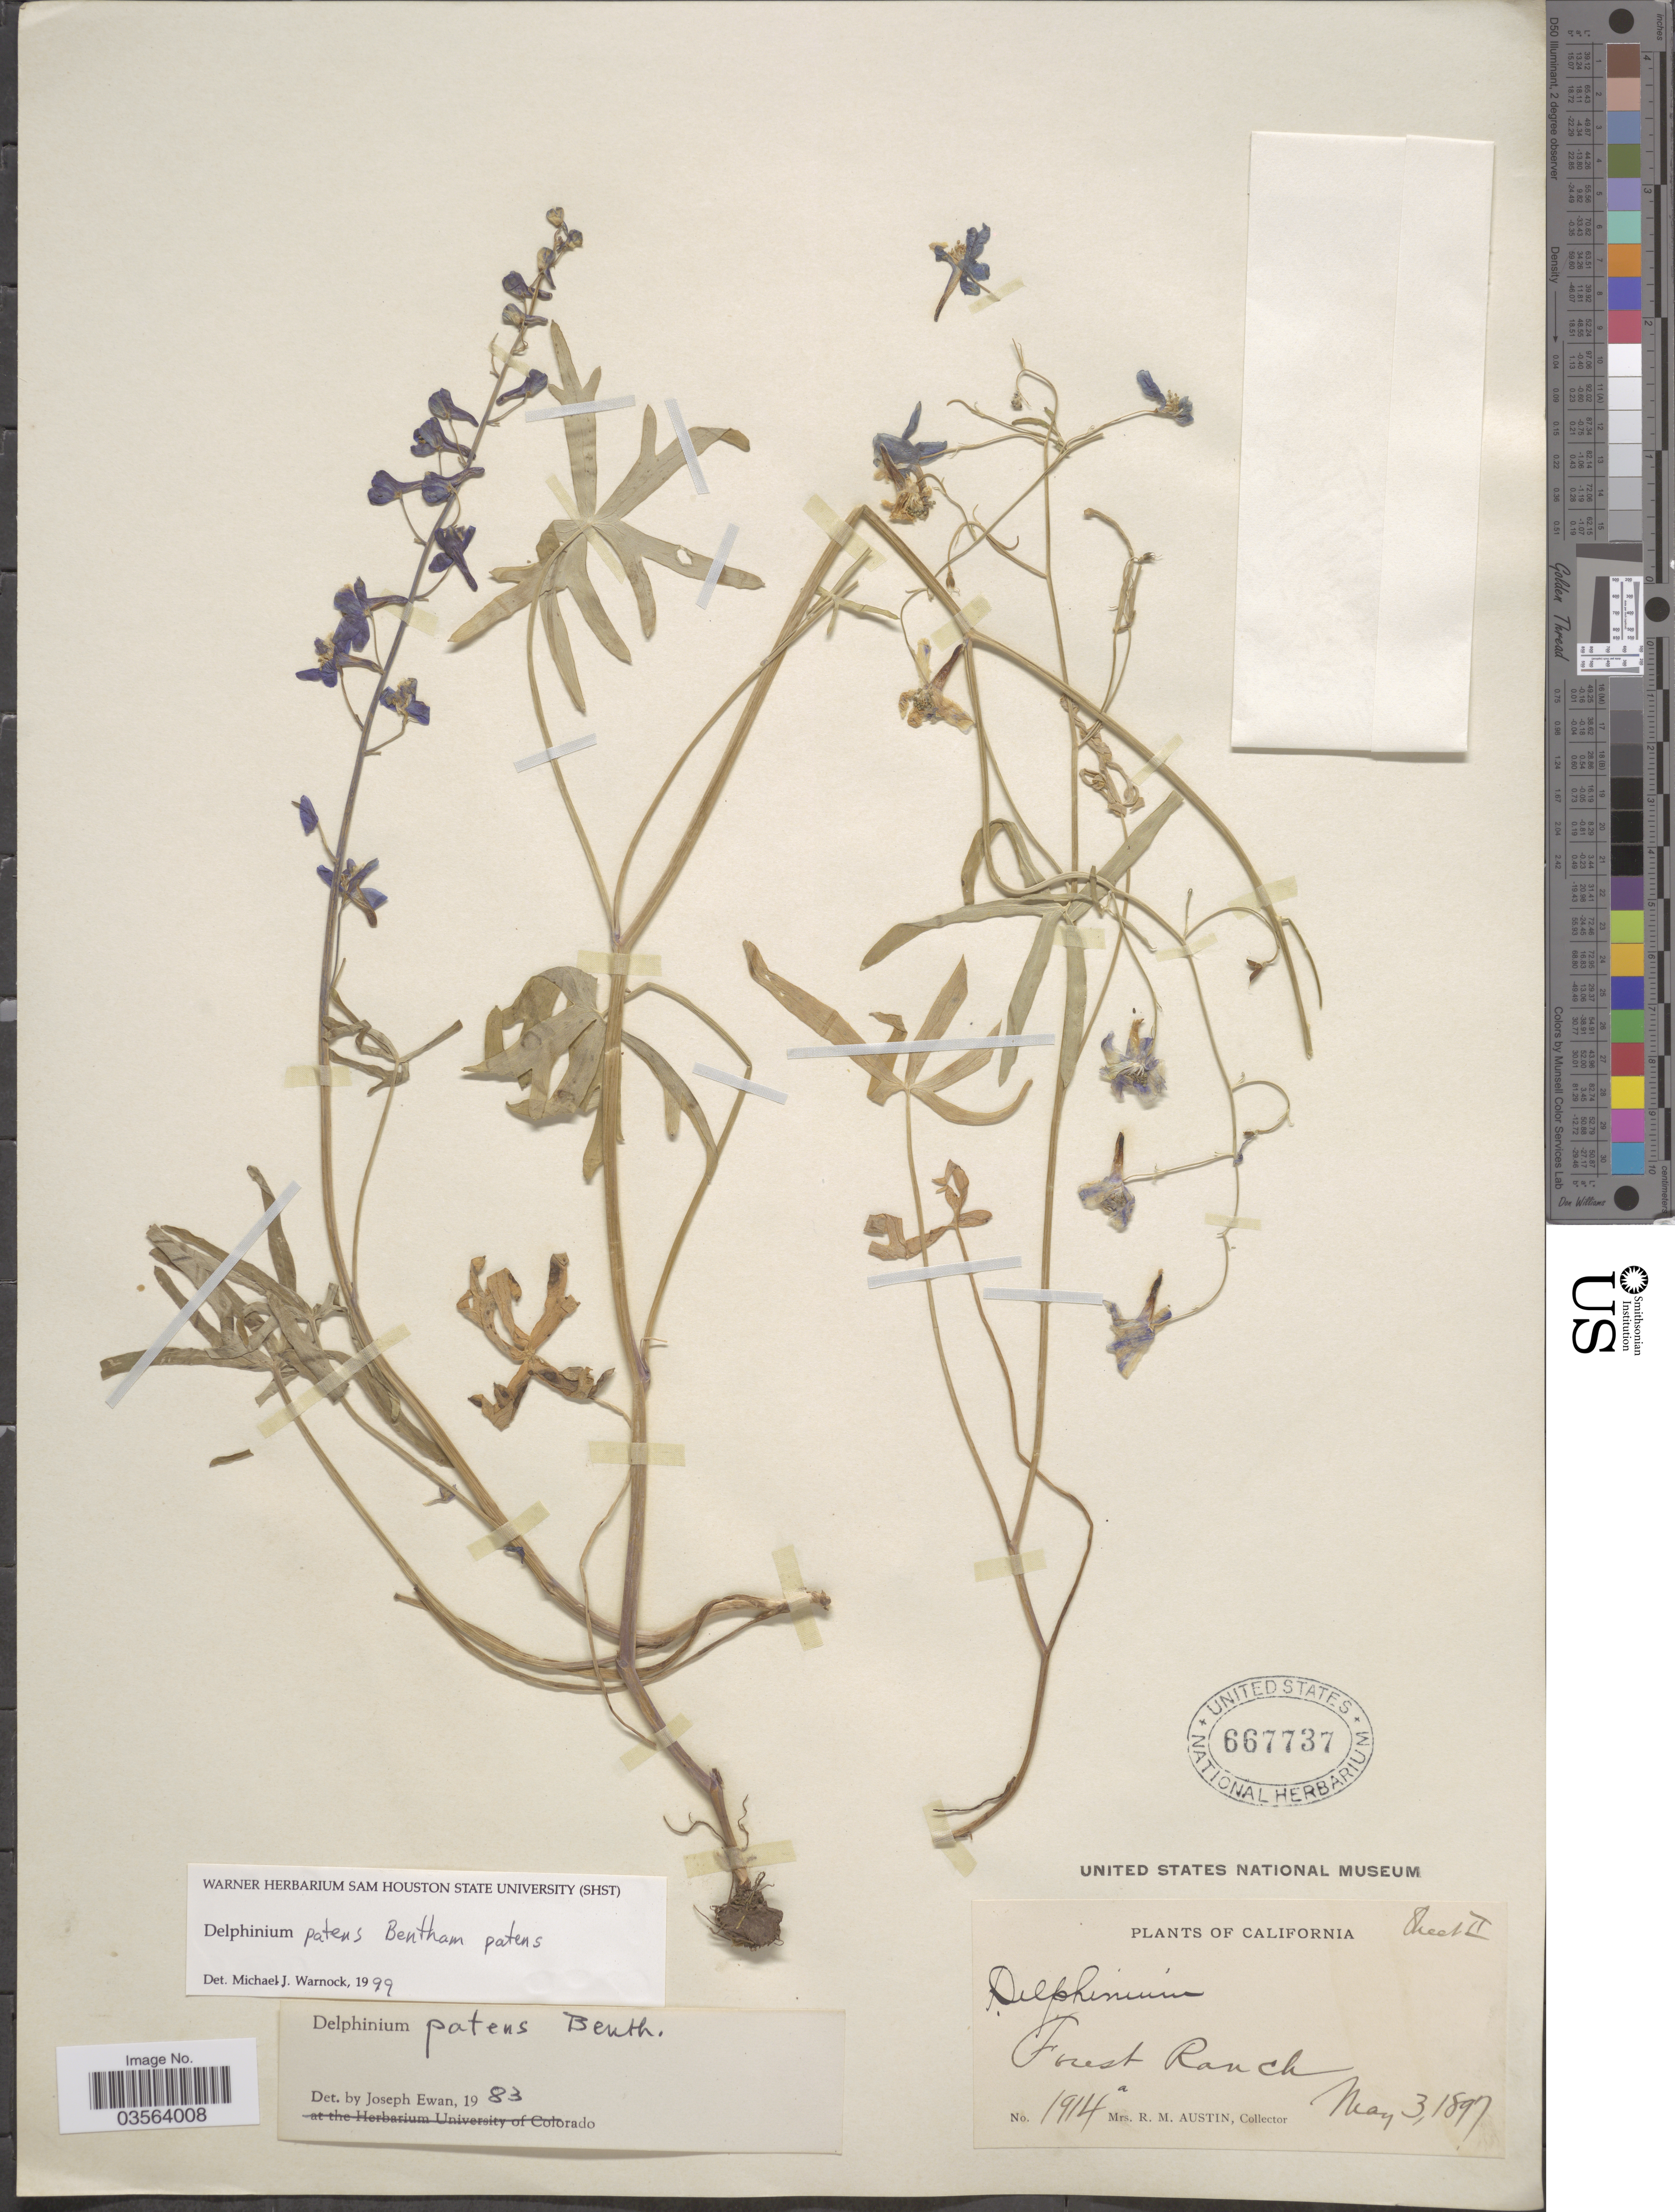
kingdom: Plantae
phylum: Tracheophyta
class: Magnoliopsida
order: Ranunculales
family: Ranunculaceae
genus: Delphinium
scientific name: Delphinium patens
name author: Benth.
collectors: R. Austin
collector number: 1914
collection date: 1897-05-03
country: United States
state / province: California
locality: Forest Ranch.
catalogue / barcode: US 667737